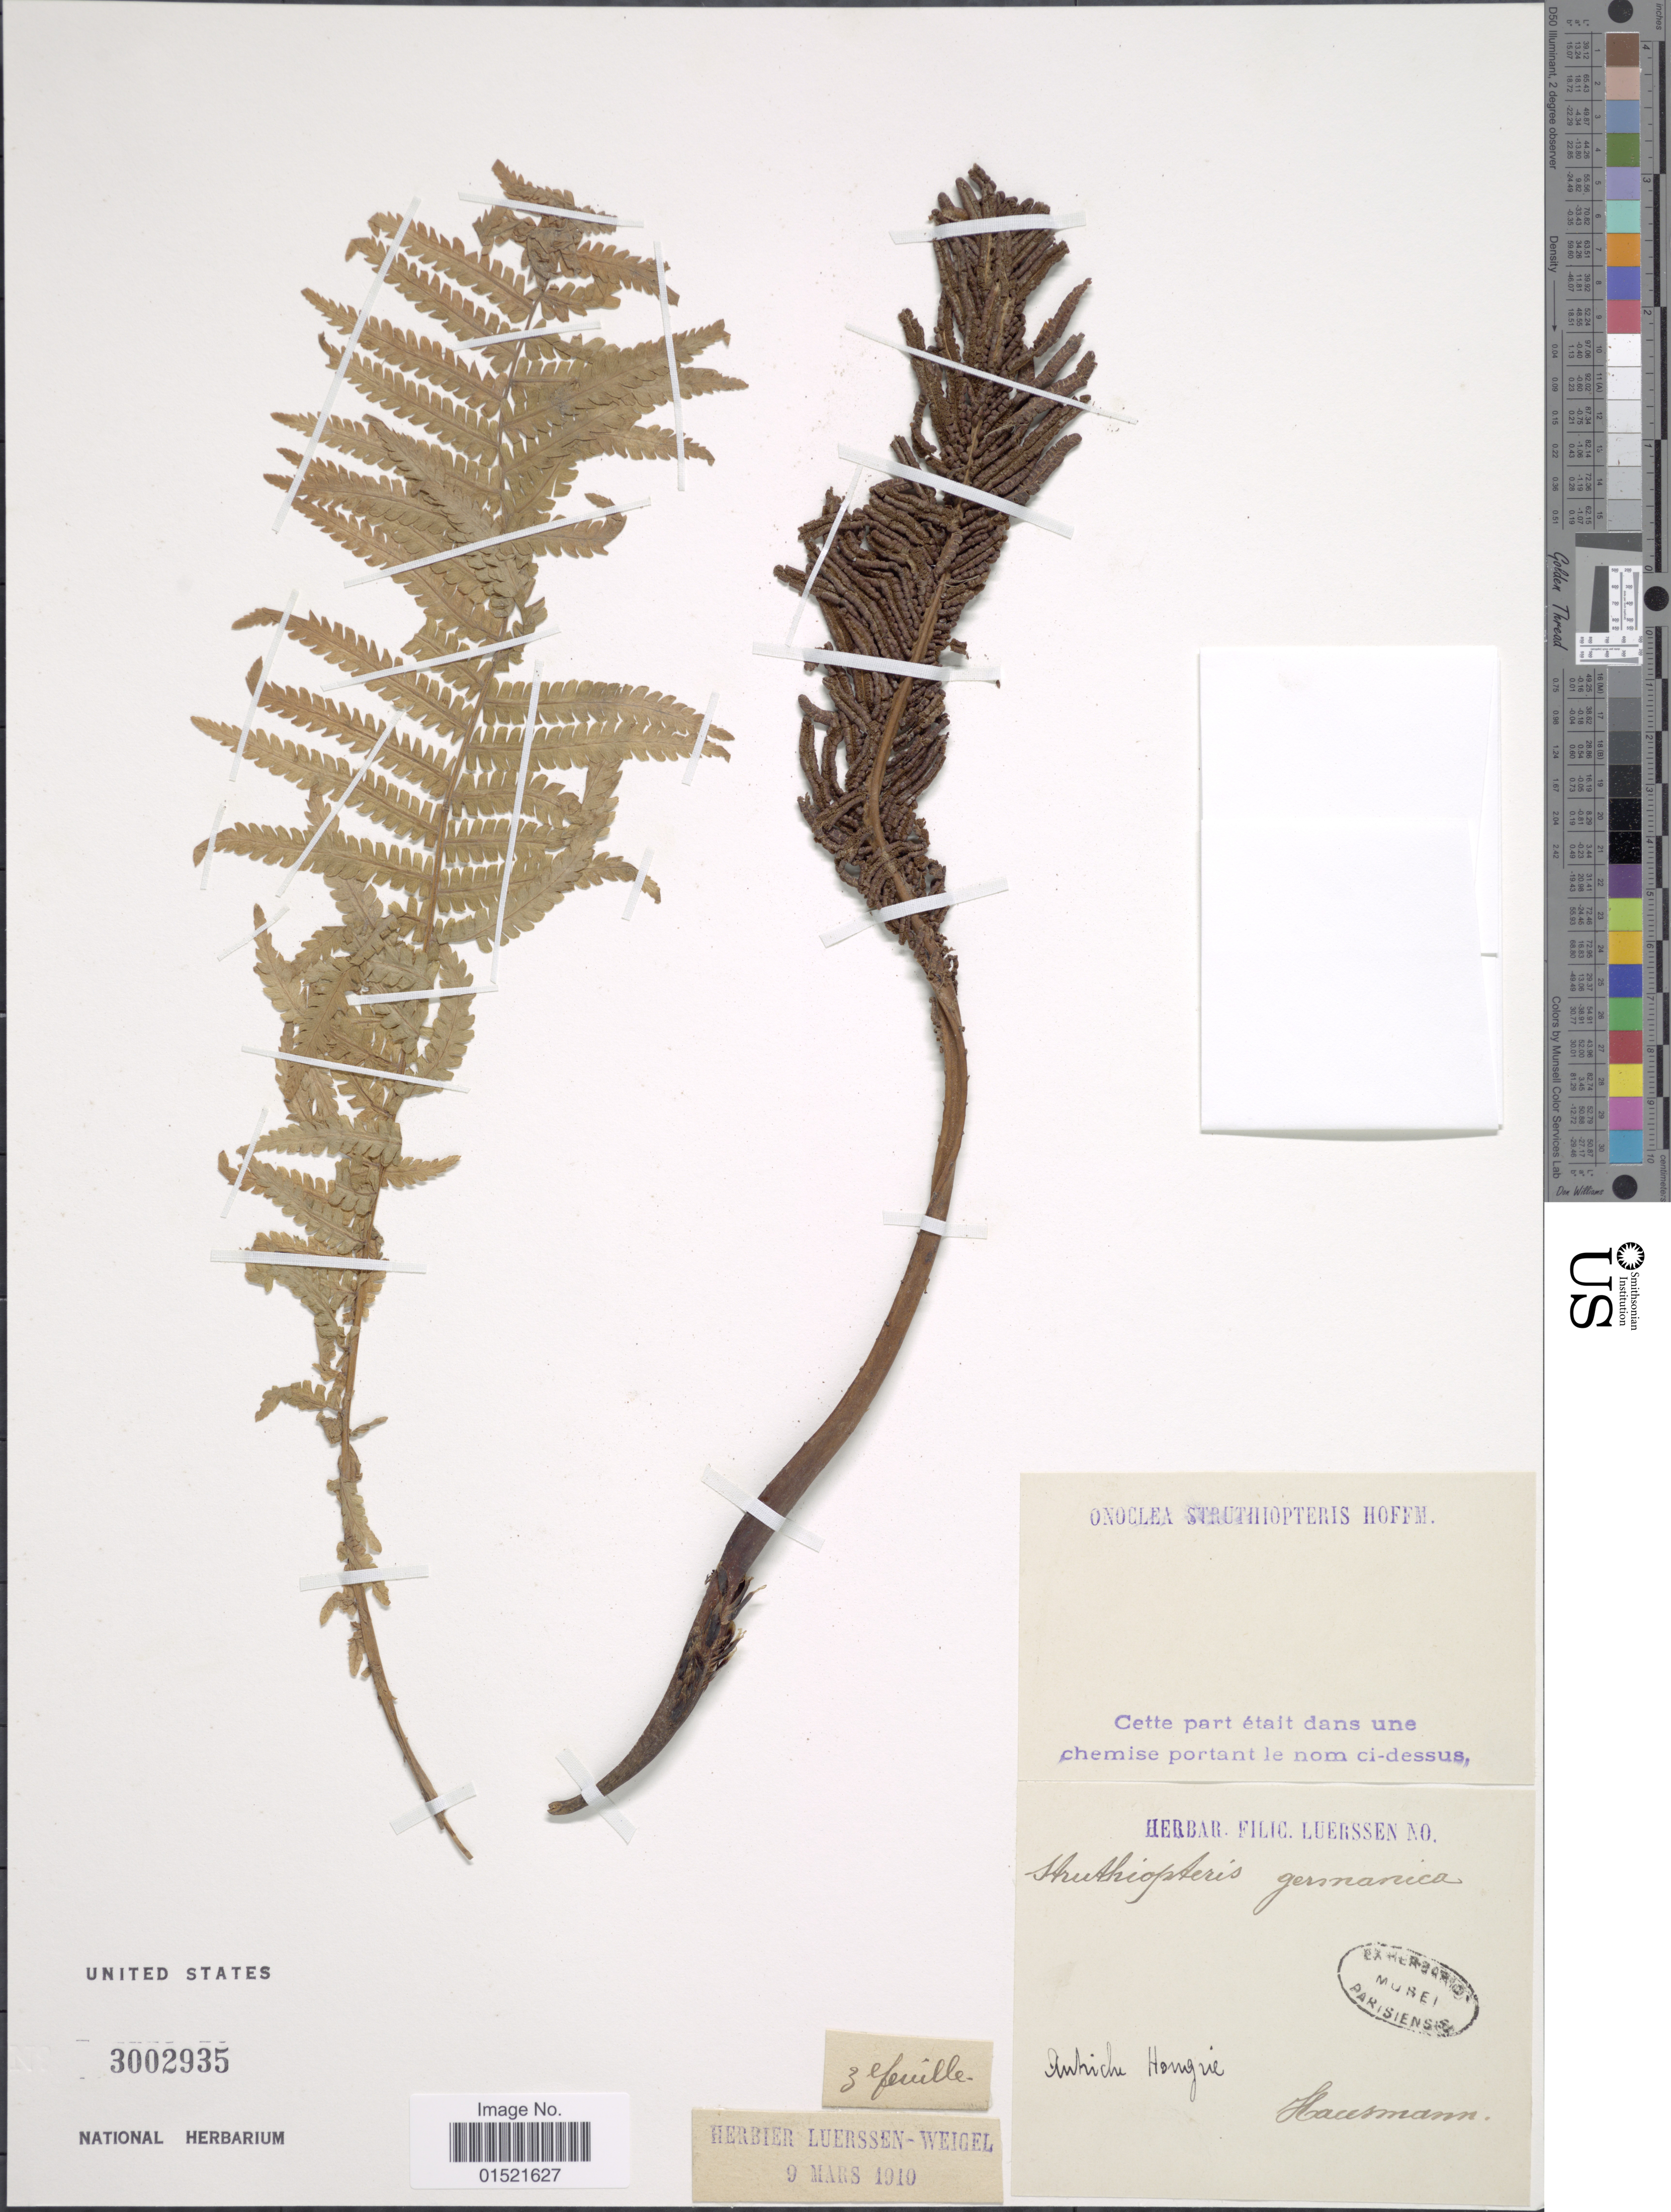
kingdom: Plantae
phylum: Tracheophyta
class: Polypodiopsida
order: Polypodiales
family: Onocleaceae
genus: Matteuccia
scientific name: Matteuccia struthiopteris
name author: (L.) Tod.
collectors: Hacesmann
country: Austria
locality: Autriche Hongrie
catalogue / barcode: US 3002935